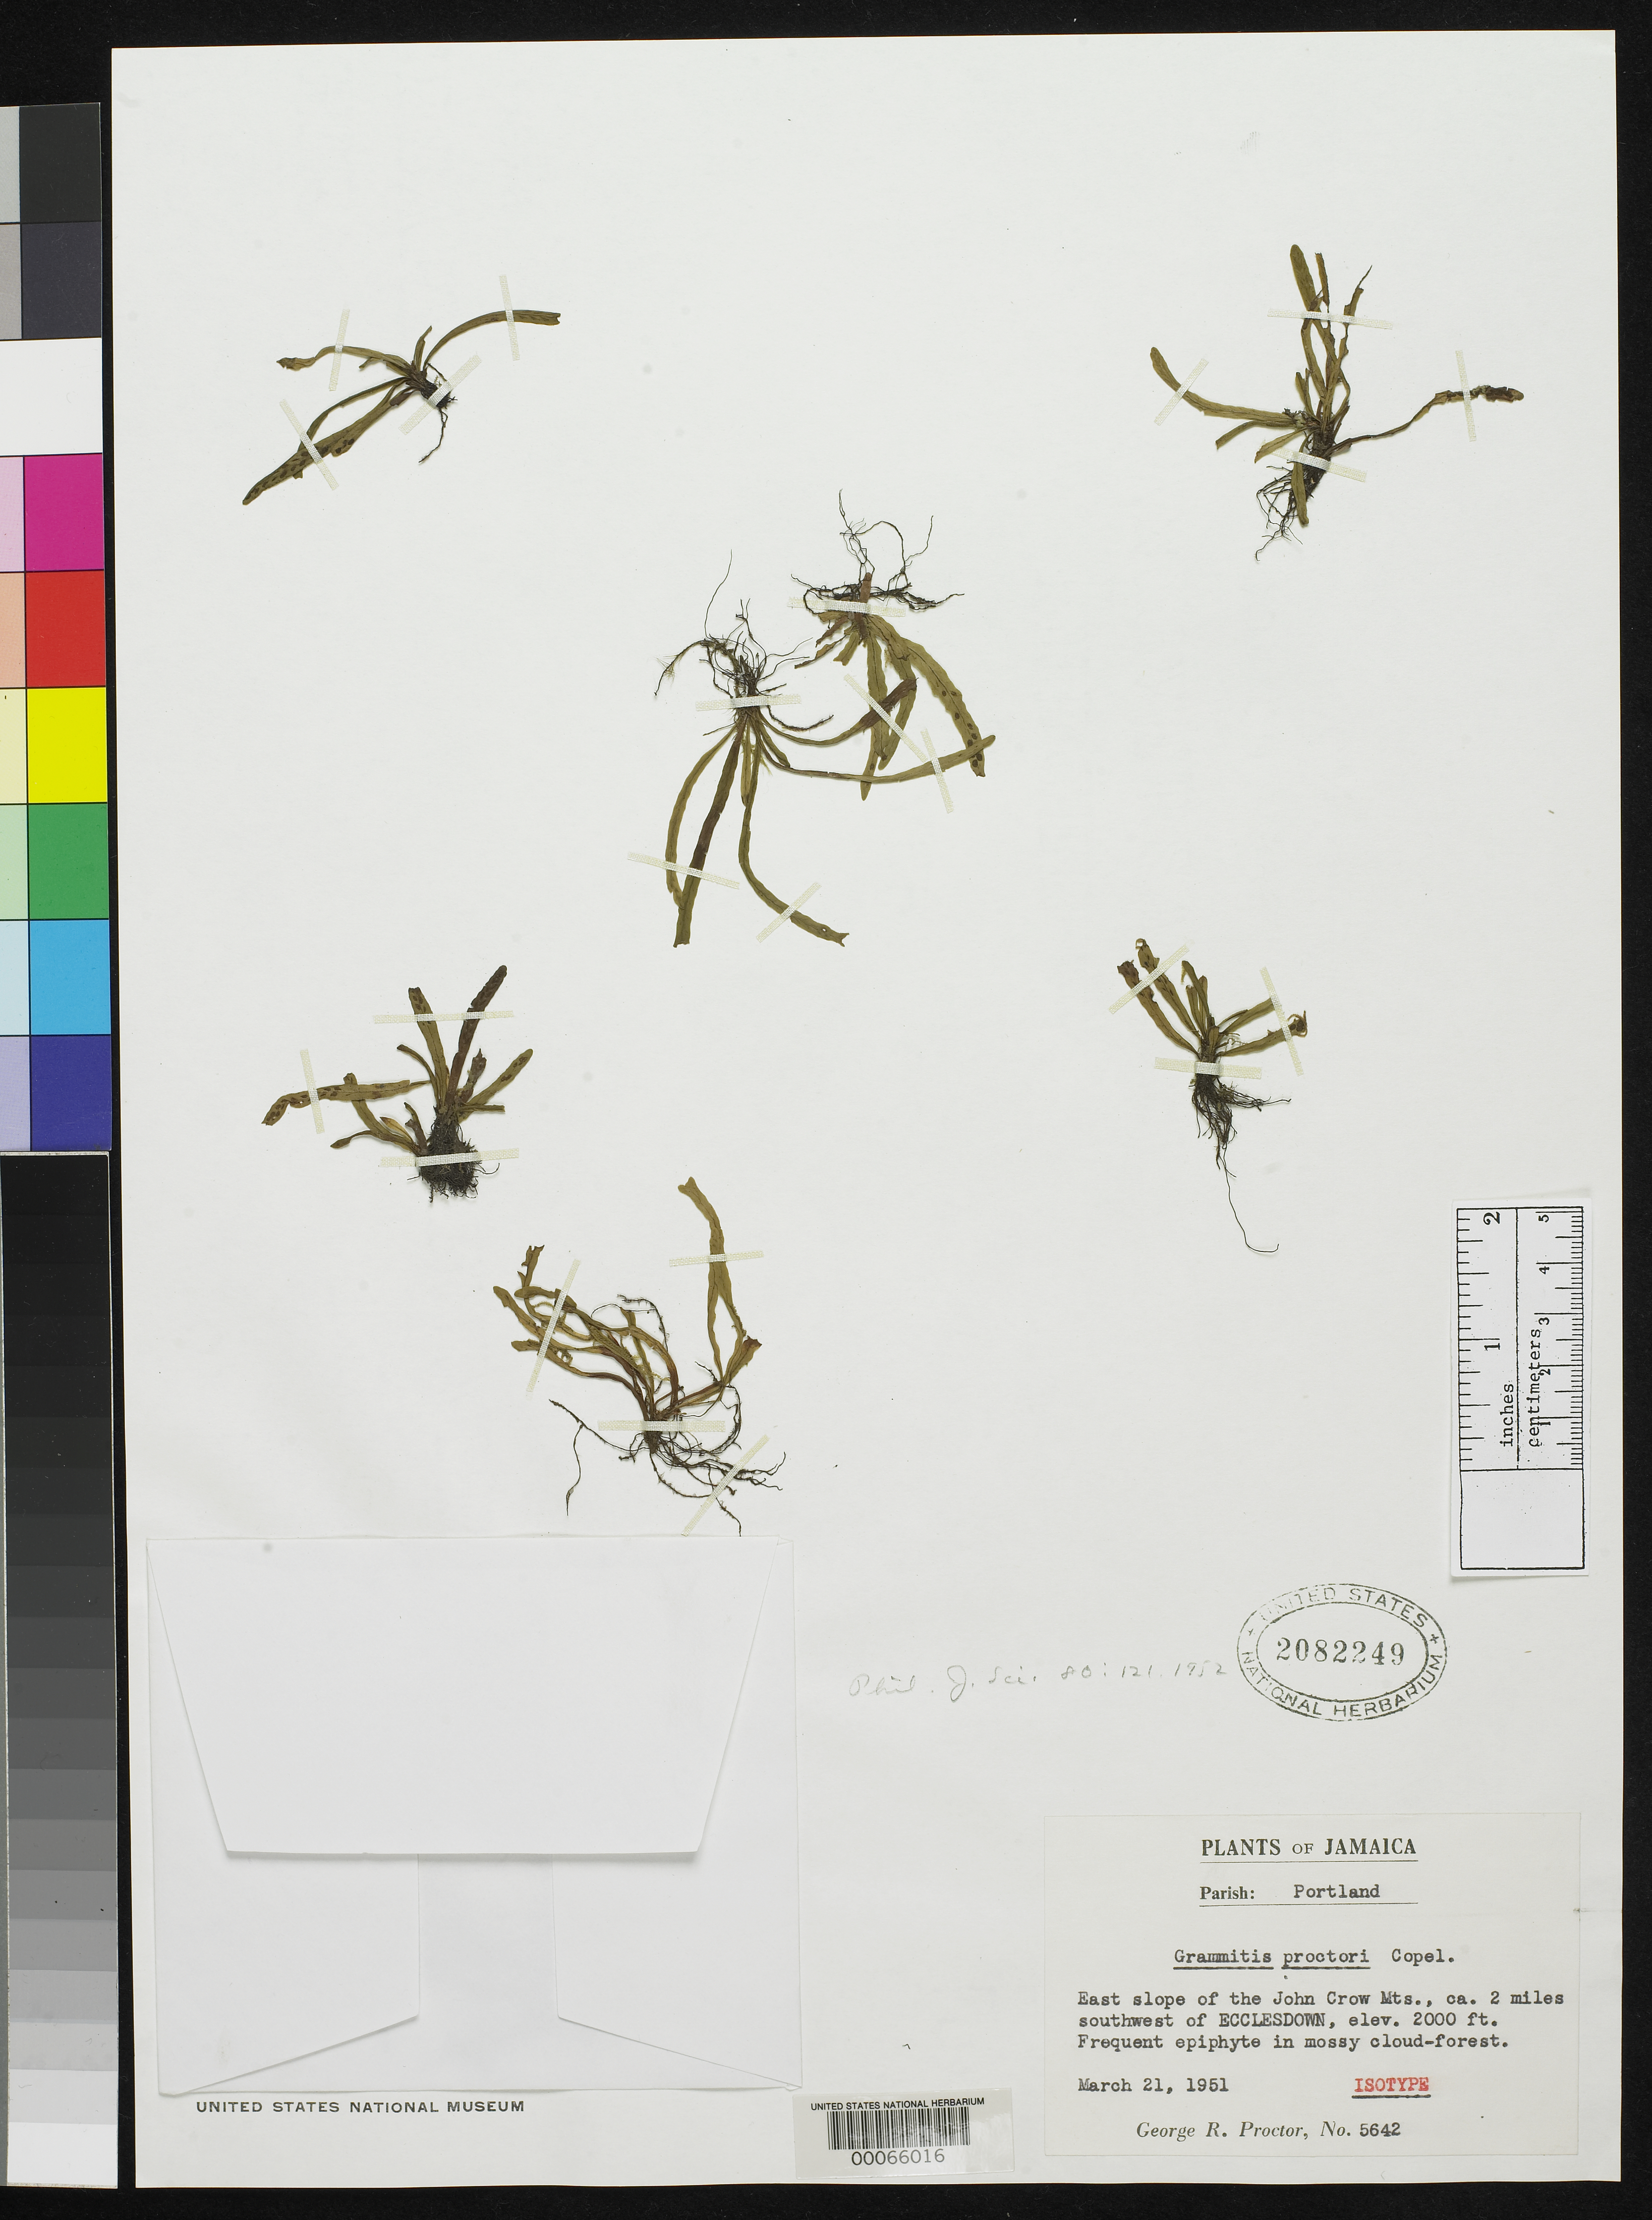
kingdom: Plantae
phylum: Tracheophyta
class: Polypodiopsida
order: Polypodiales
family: Polypodiaceae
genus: Grammitis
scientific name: Grammitis proctorii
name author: Copel.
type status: Isotype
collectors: G. R. Proctor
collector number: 5642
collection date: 1951-03-21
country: Jamaica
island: Greater Antilles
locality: East slope of the John Crow Mts., ca. 2 miles southwest of Ecclesdown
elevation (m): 610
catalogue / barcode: US 2082249